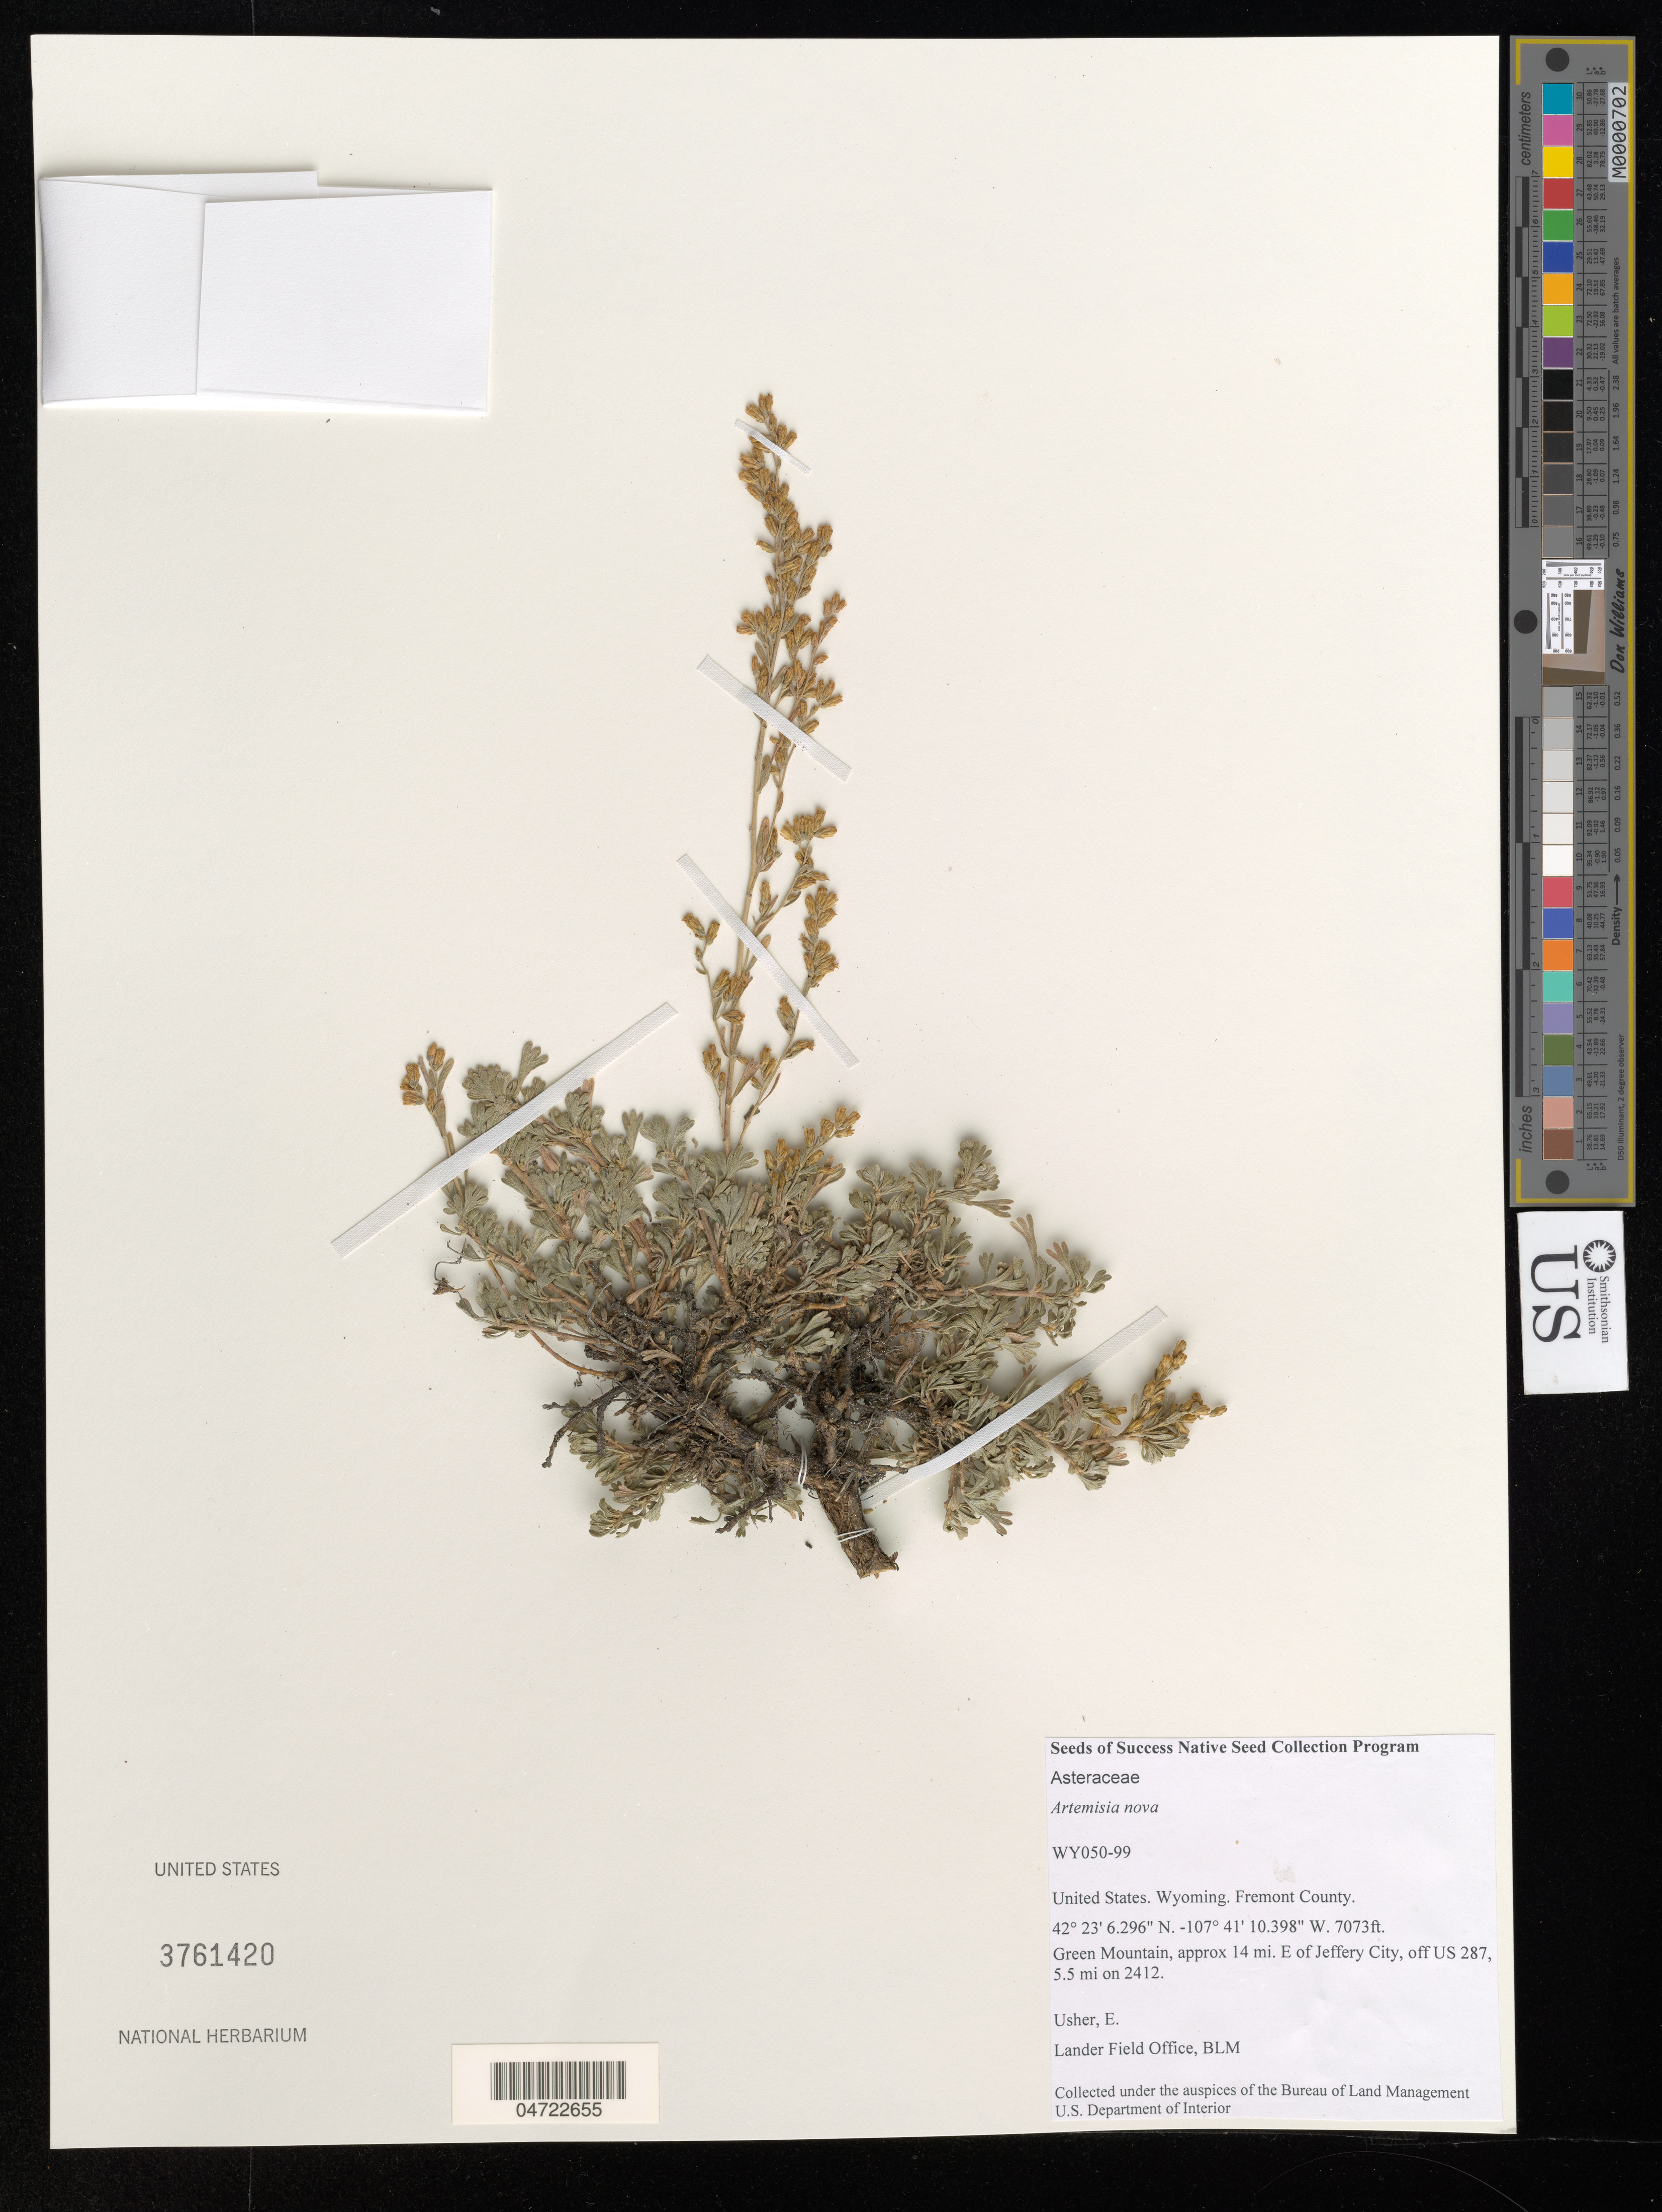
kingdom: Plantae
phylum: Tracheophyta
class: Magnoliopsida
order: Asterales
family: Asteraceae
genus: Artemisia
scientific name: Artemisia nova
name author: A. Nelson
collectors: E. Usher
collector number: WY050-99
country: United States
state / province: Wyoming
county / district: Fremont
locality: Fremont County. Green Mountain, approx 14 mi. E of Jeffery City, off US 287, 5.5 mi on 2412.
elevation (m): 2156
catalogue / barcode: US 3761420